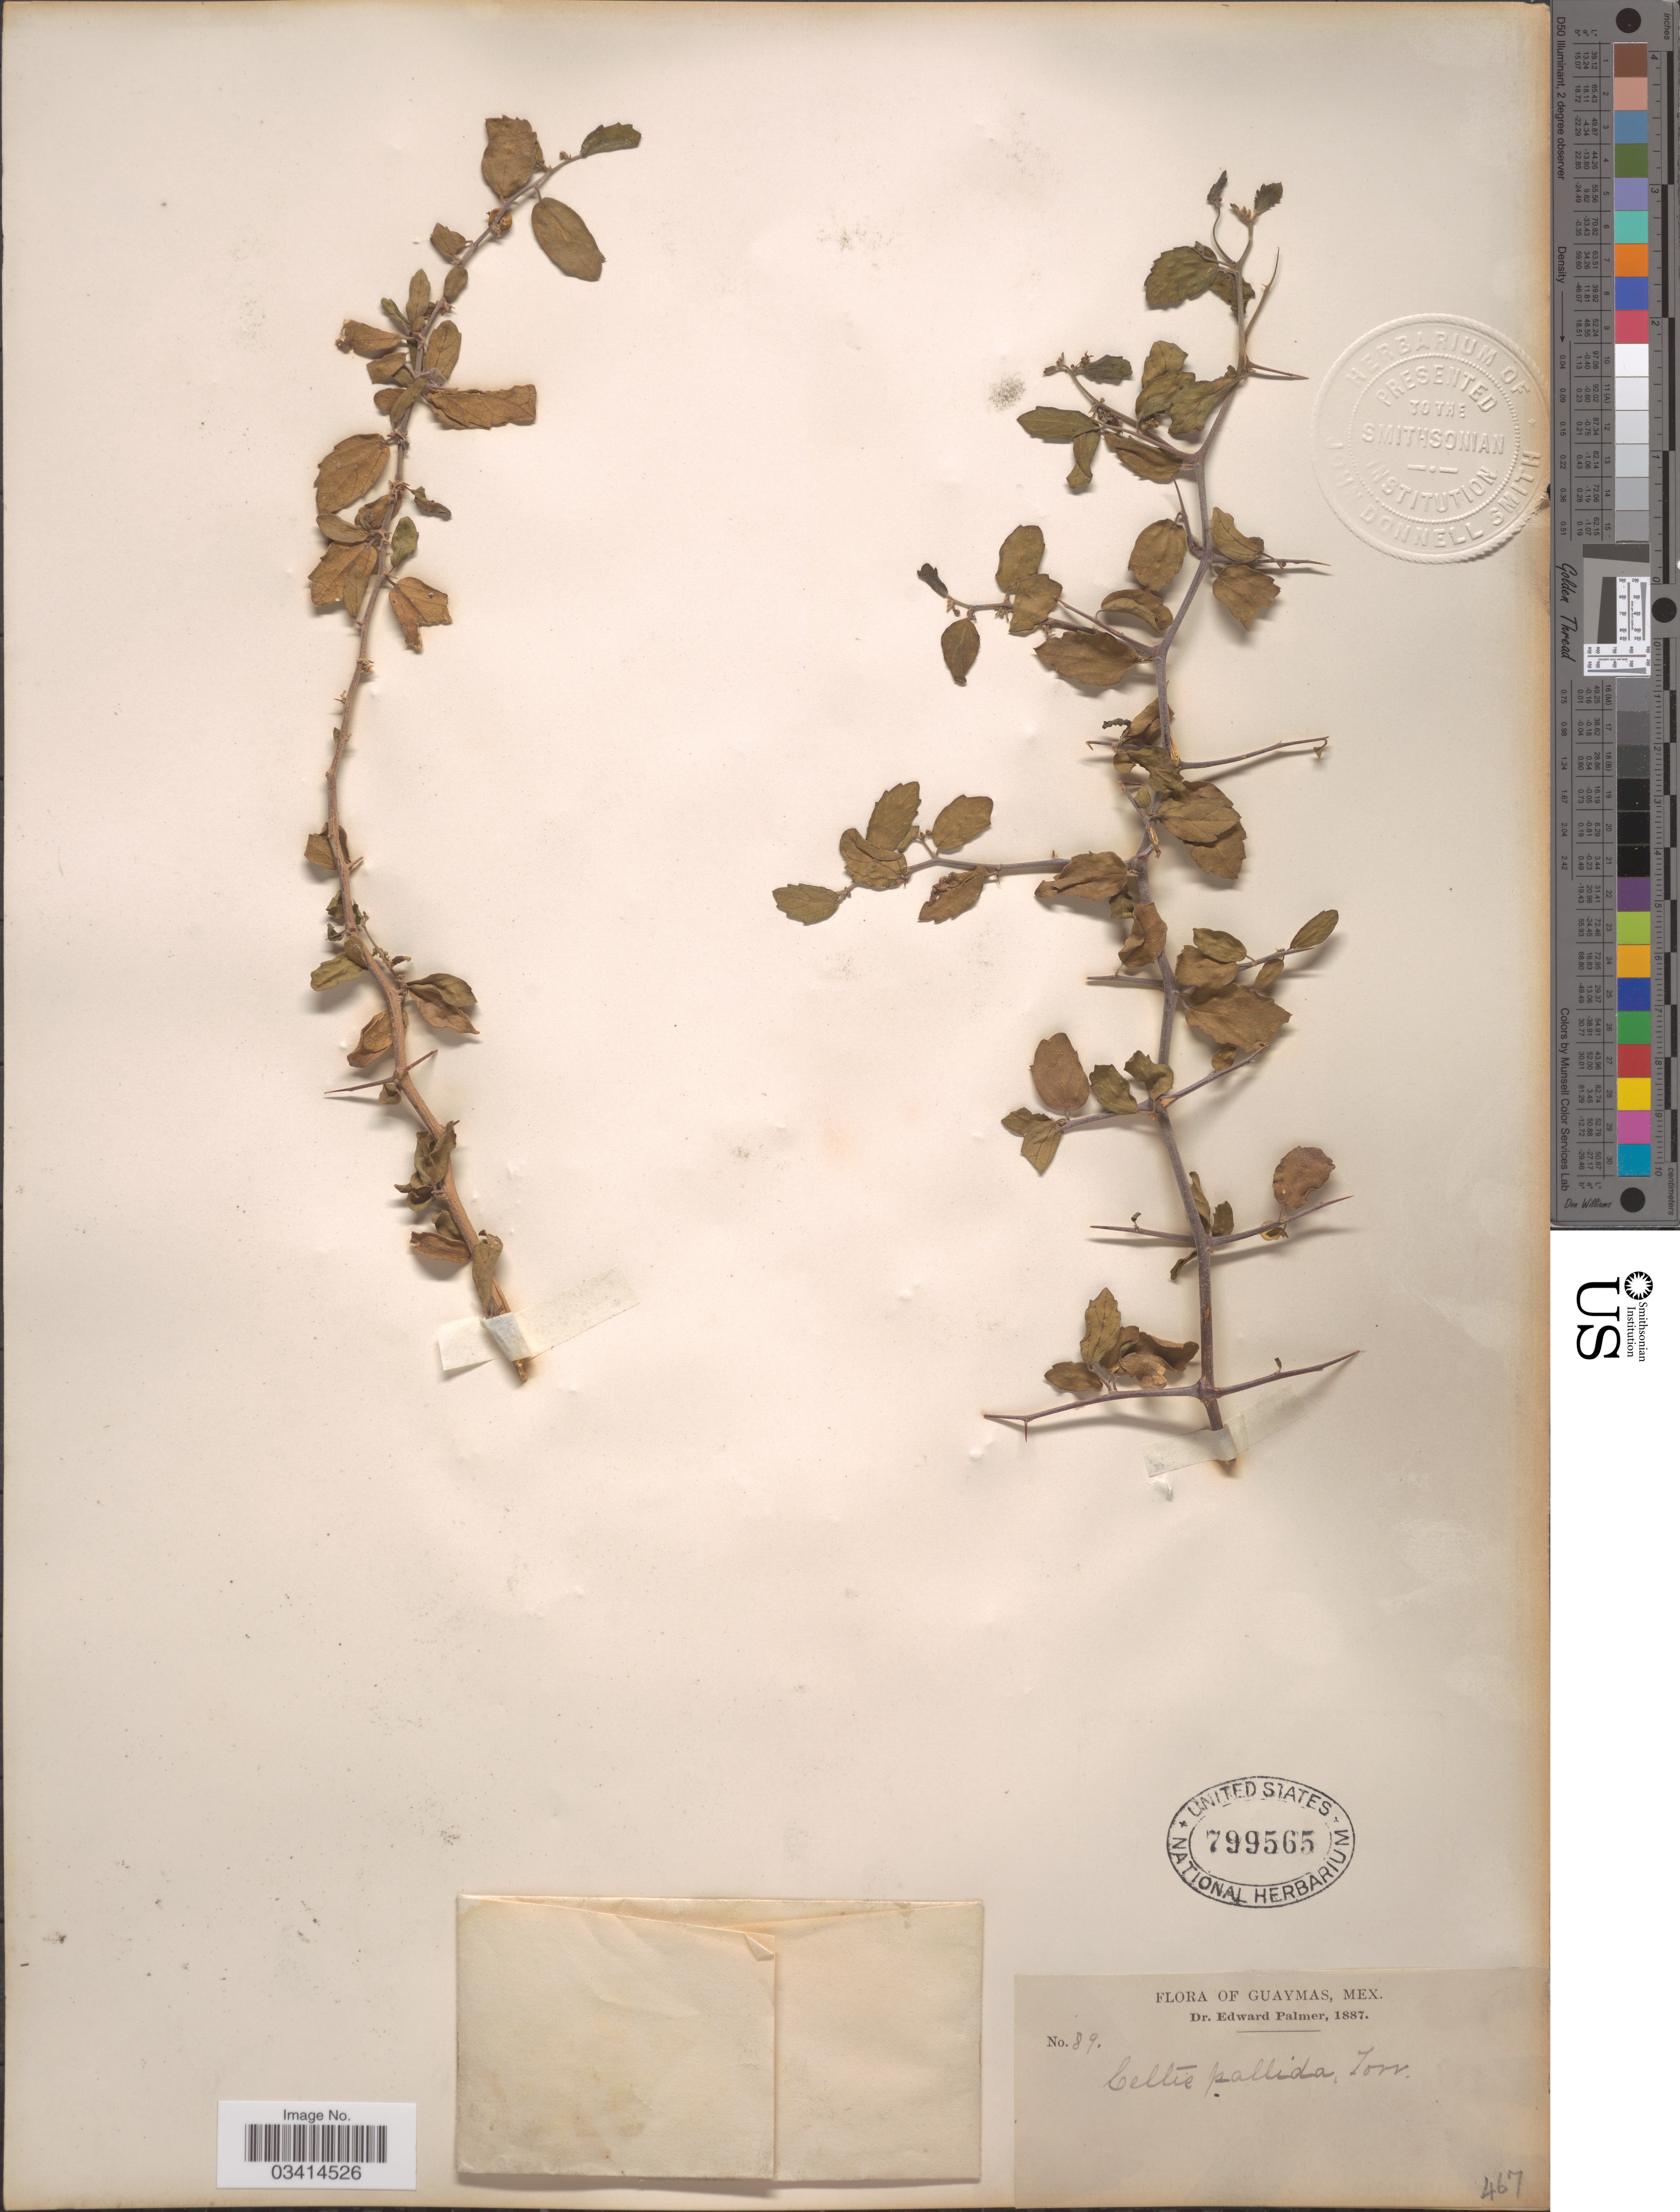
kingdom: Plantae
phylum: Tracheophyta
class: Magnoliopsida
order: Rosales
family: Cannabaceae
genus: Celtis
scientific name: Celtis pallida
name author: Torr. in Emory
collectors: E. Palmer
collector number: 89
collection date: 1887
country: Mexico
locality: Guaymas.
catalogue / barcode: US 799565